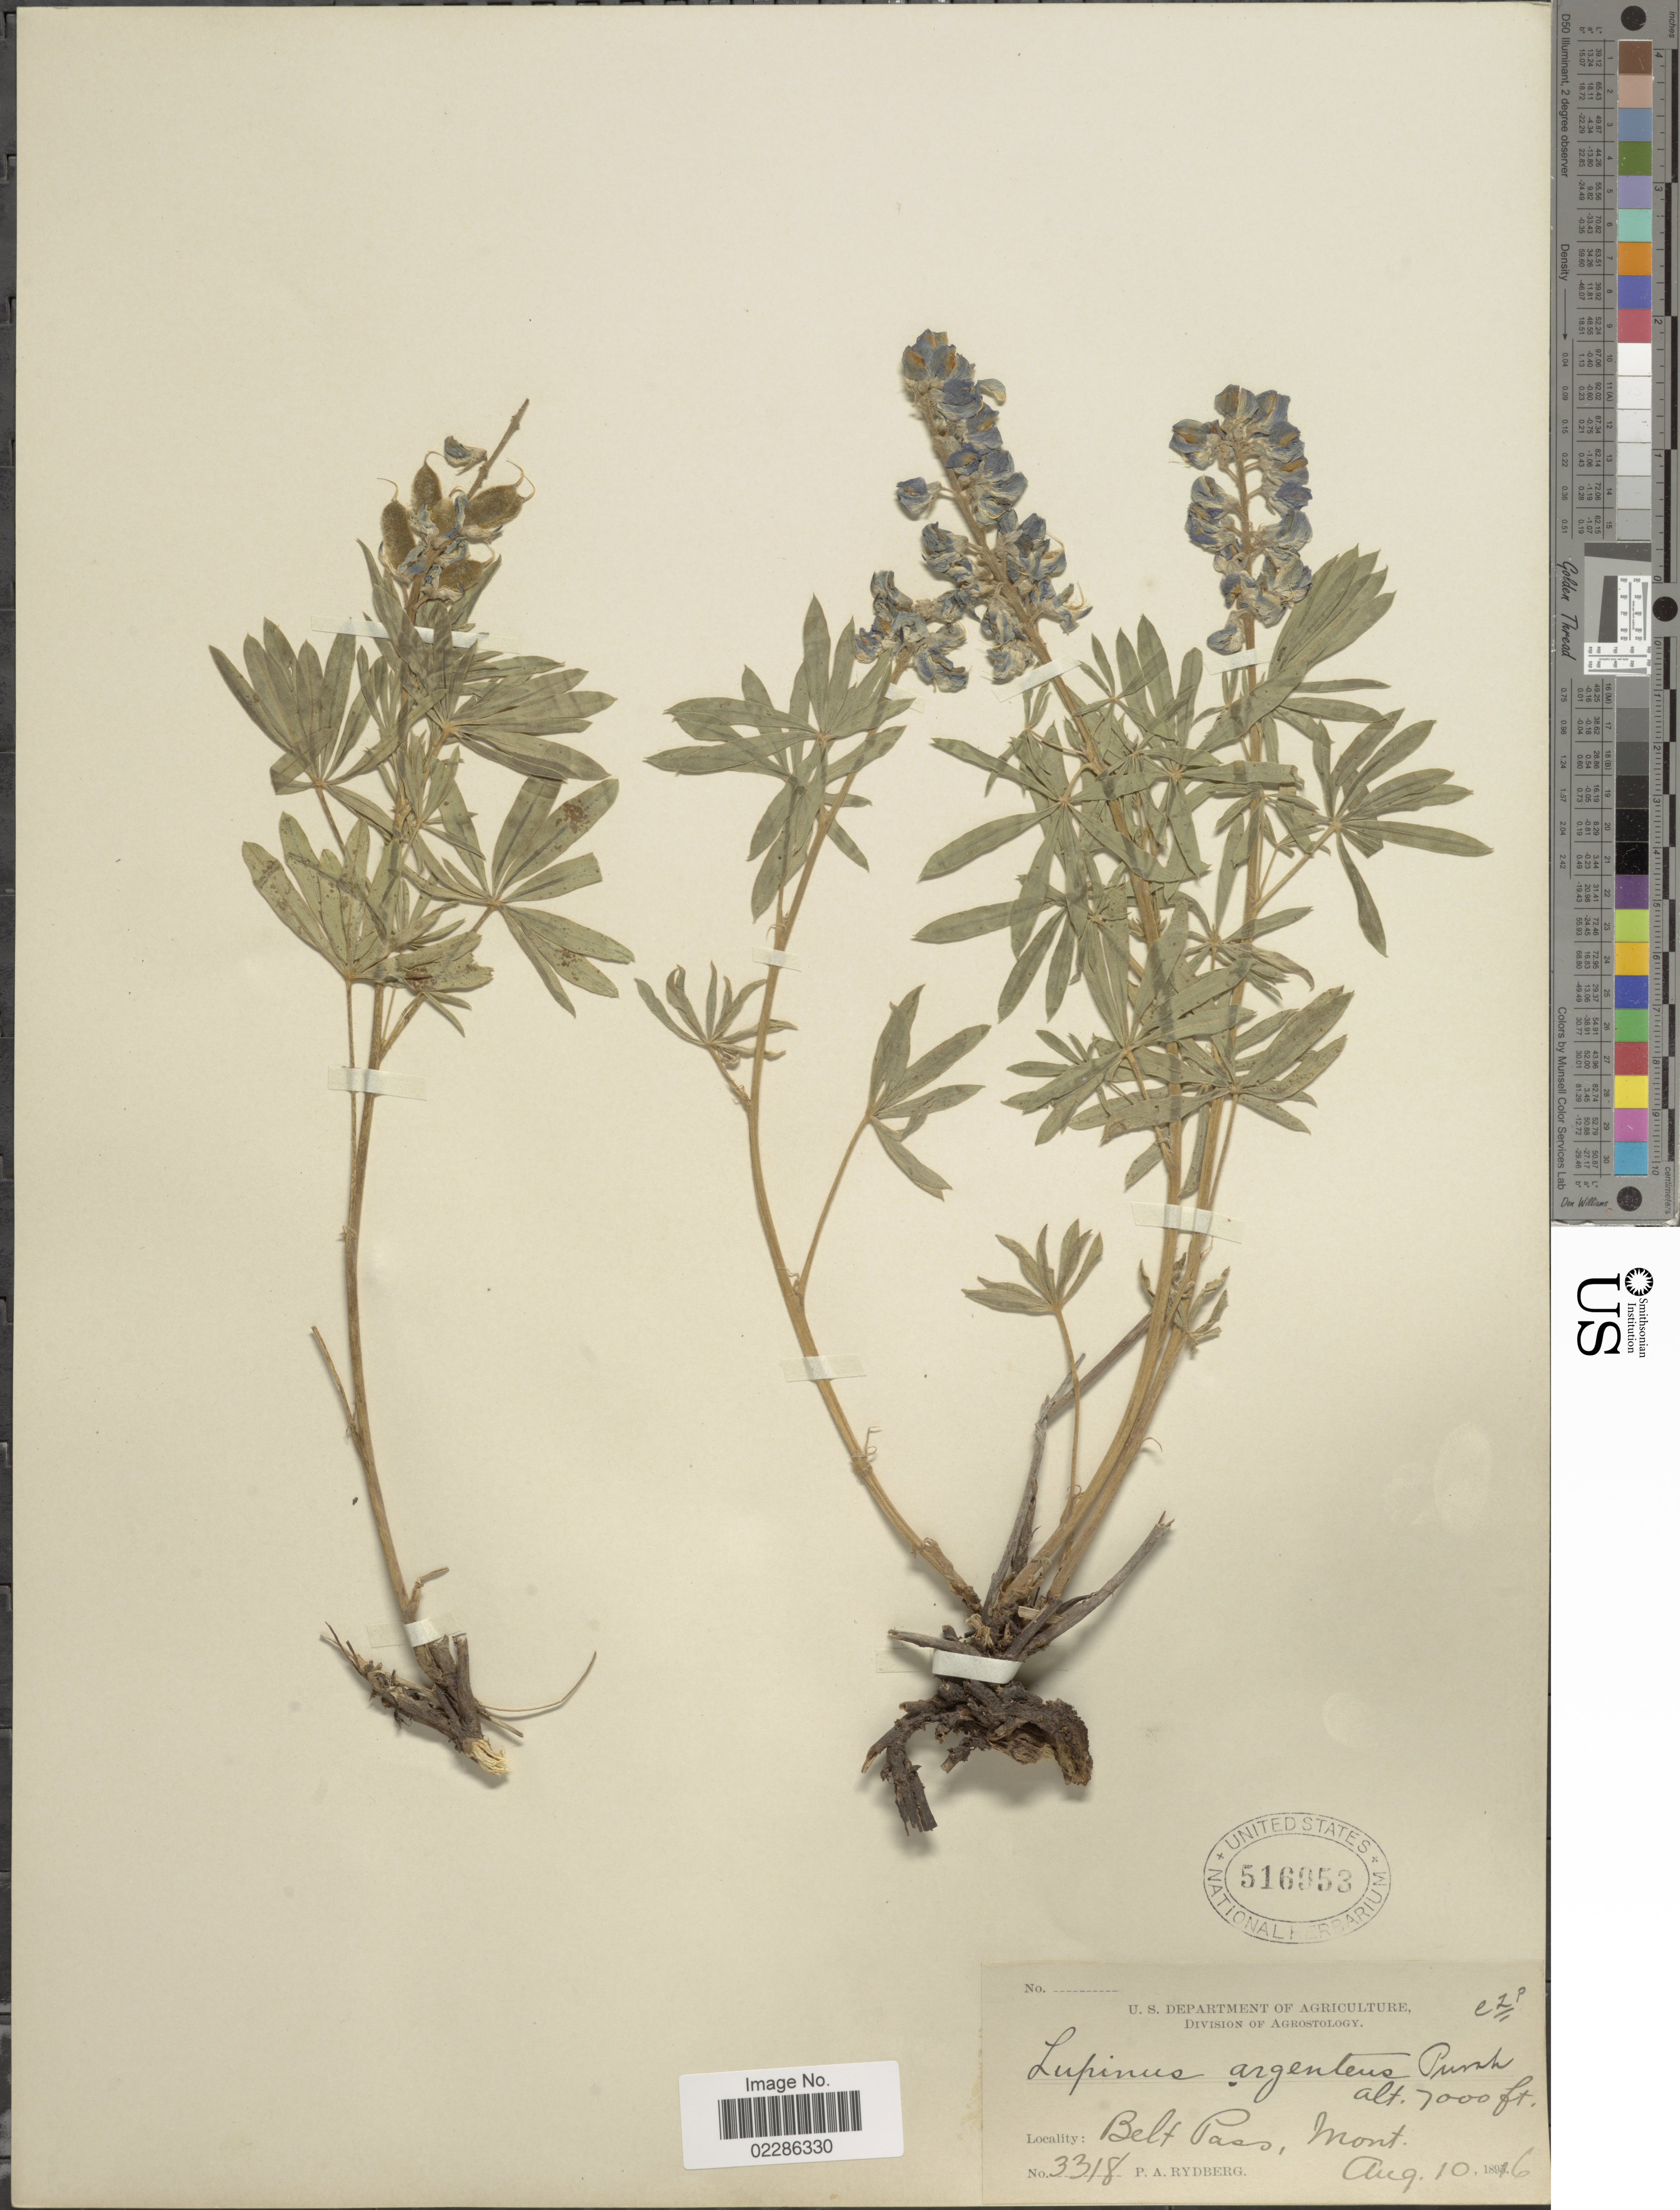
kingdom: Plantae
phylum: Tracheophyta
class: Magnoliopsida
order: Fabales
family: Fabaceae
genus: Lupinus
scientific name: Lupinus monticola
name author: Rydb.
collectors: P. A. Rydberg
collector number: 3318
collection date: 1896-08-10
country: United States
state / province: Montana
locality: Belt Pass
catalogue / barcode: US 516953